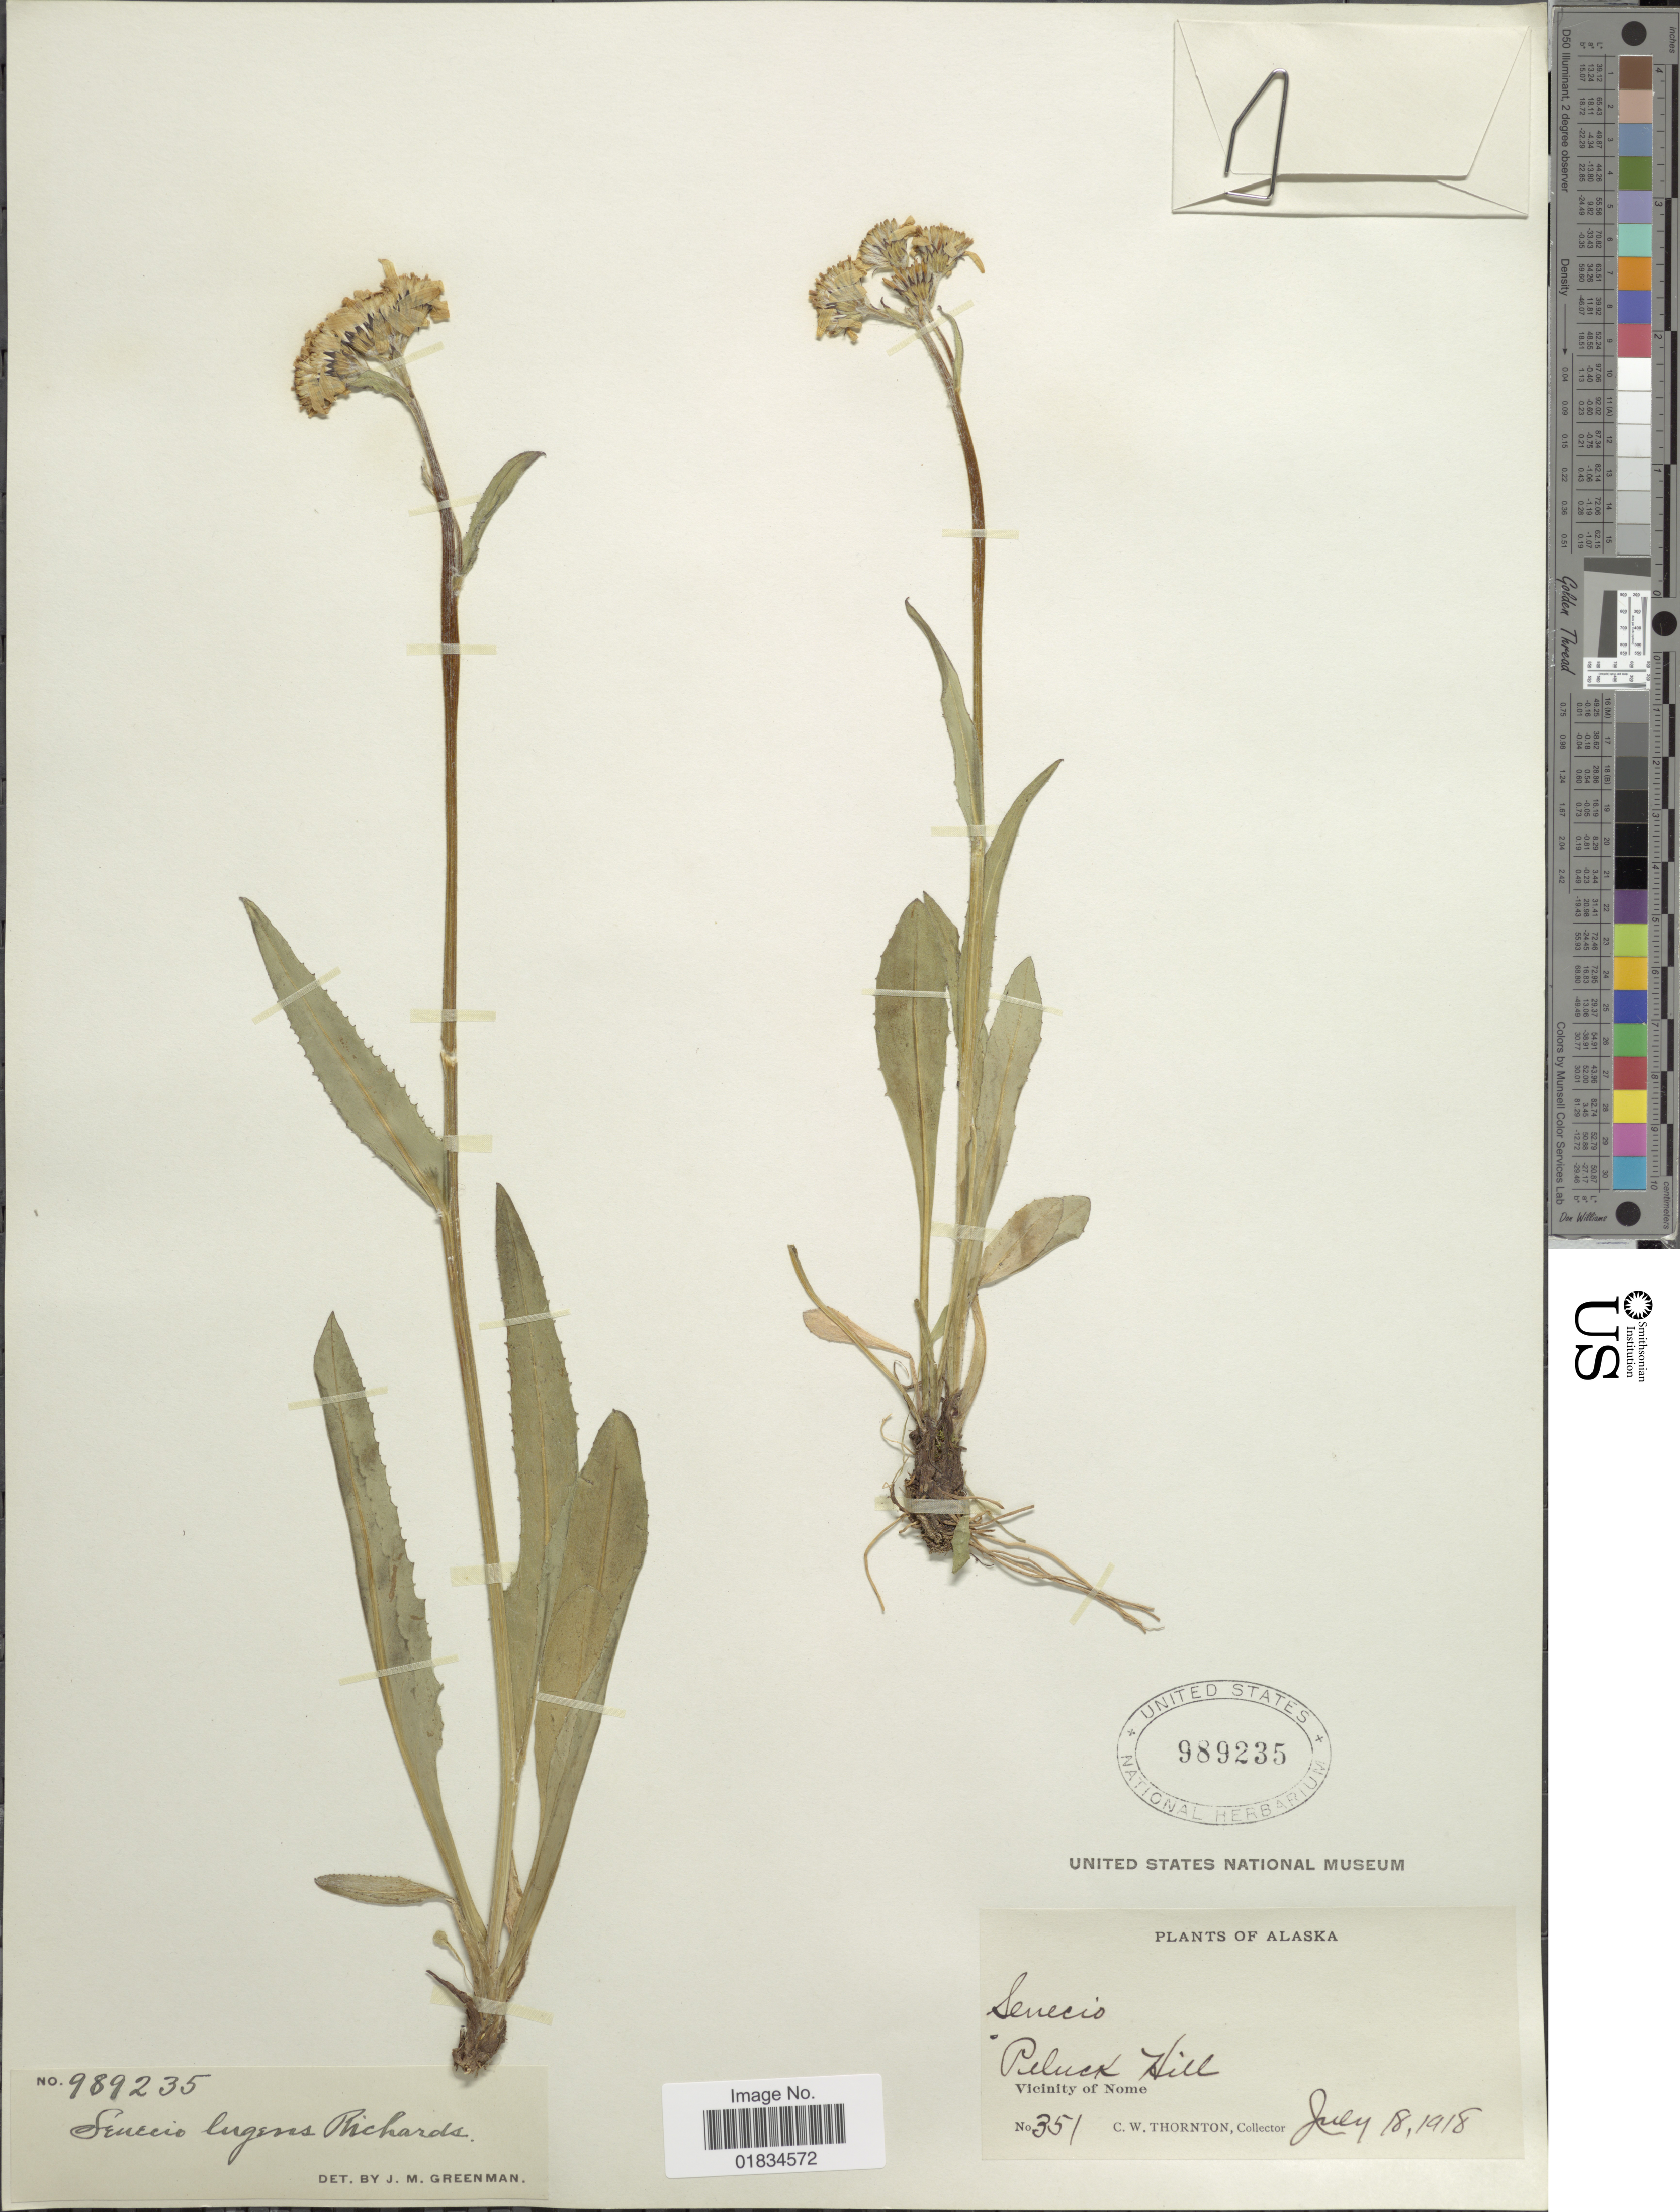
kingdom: Plantae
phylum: Tracheophyta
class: Magnoliopsida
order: Asterales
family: Asteraceae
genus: Senecio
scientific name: Senecio lugens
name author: Richardson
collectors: C. Thornton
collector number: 351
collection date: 1918-07-18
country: United States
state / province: Alaska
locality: Peluck Hill, Vicinity of Nome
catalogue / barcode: US 989235